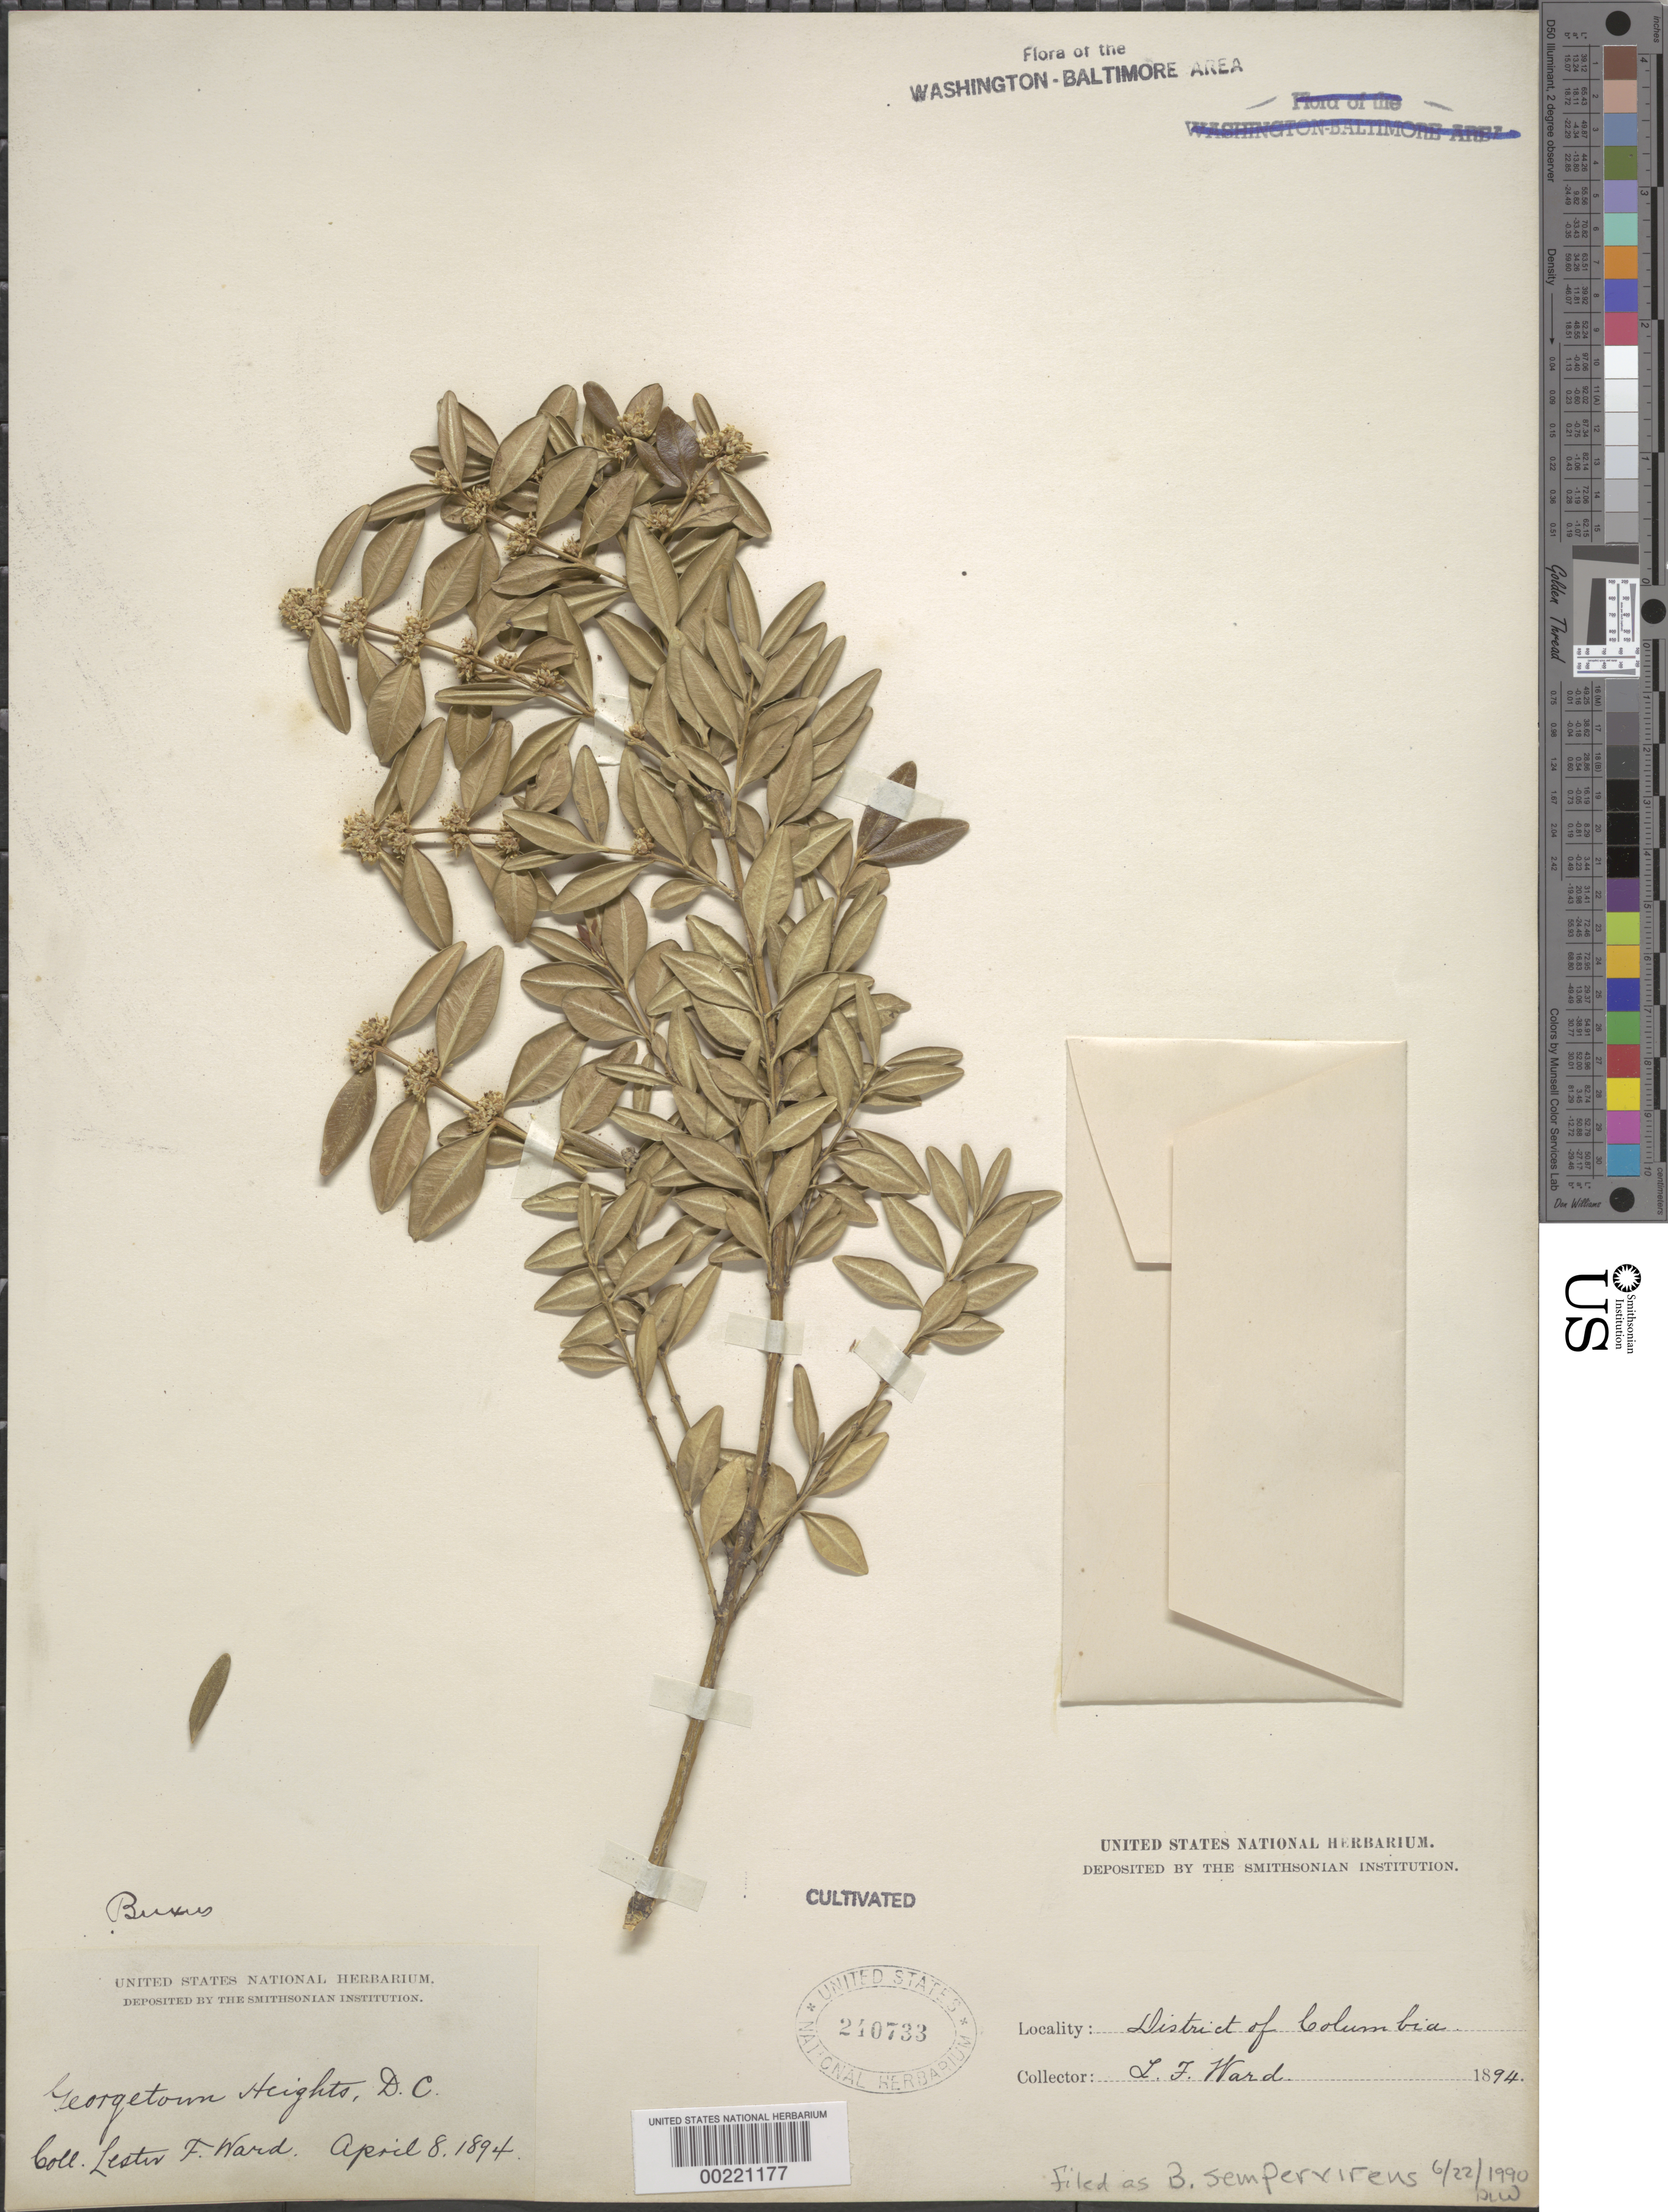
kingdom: Plantae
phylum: Tracheophyta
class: Magnoliopsida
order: Buxales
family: Buxaceae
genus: Buxus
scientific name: Buxus sempervirens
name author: L.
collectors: L. F. Ward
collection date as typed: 08 Apr 1894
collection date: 1894-04-08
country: United States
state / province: District of Columbia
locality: Georgetown Heights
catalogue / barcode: US 240733